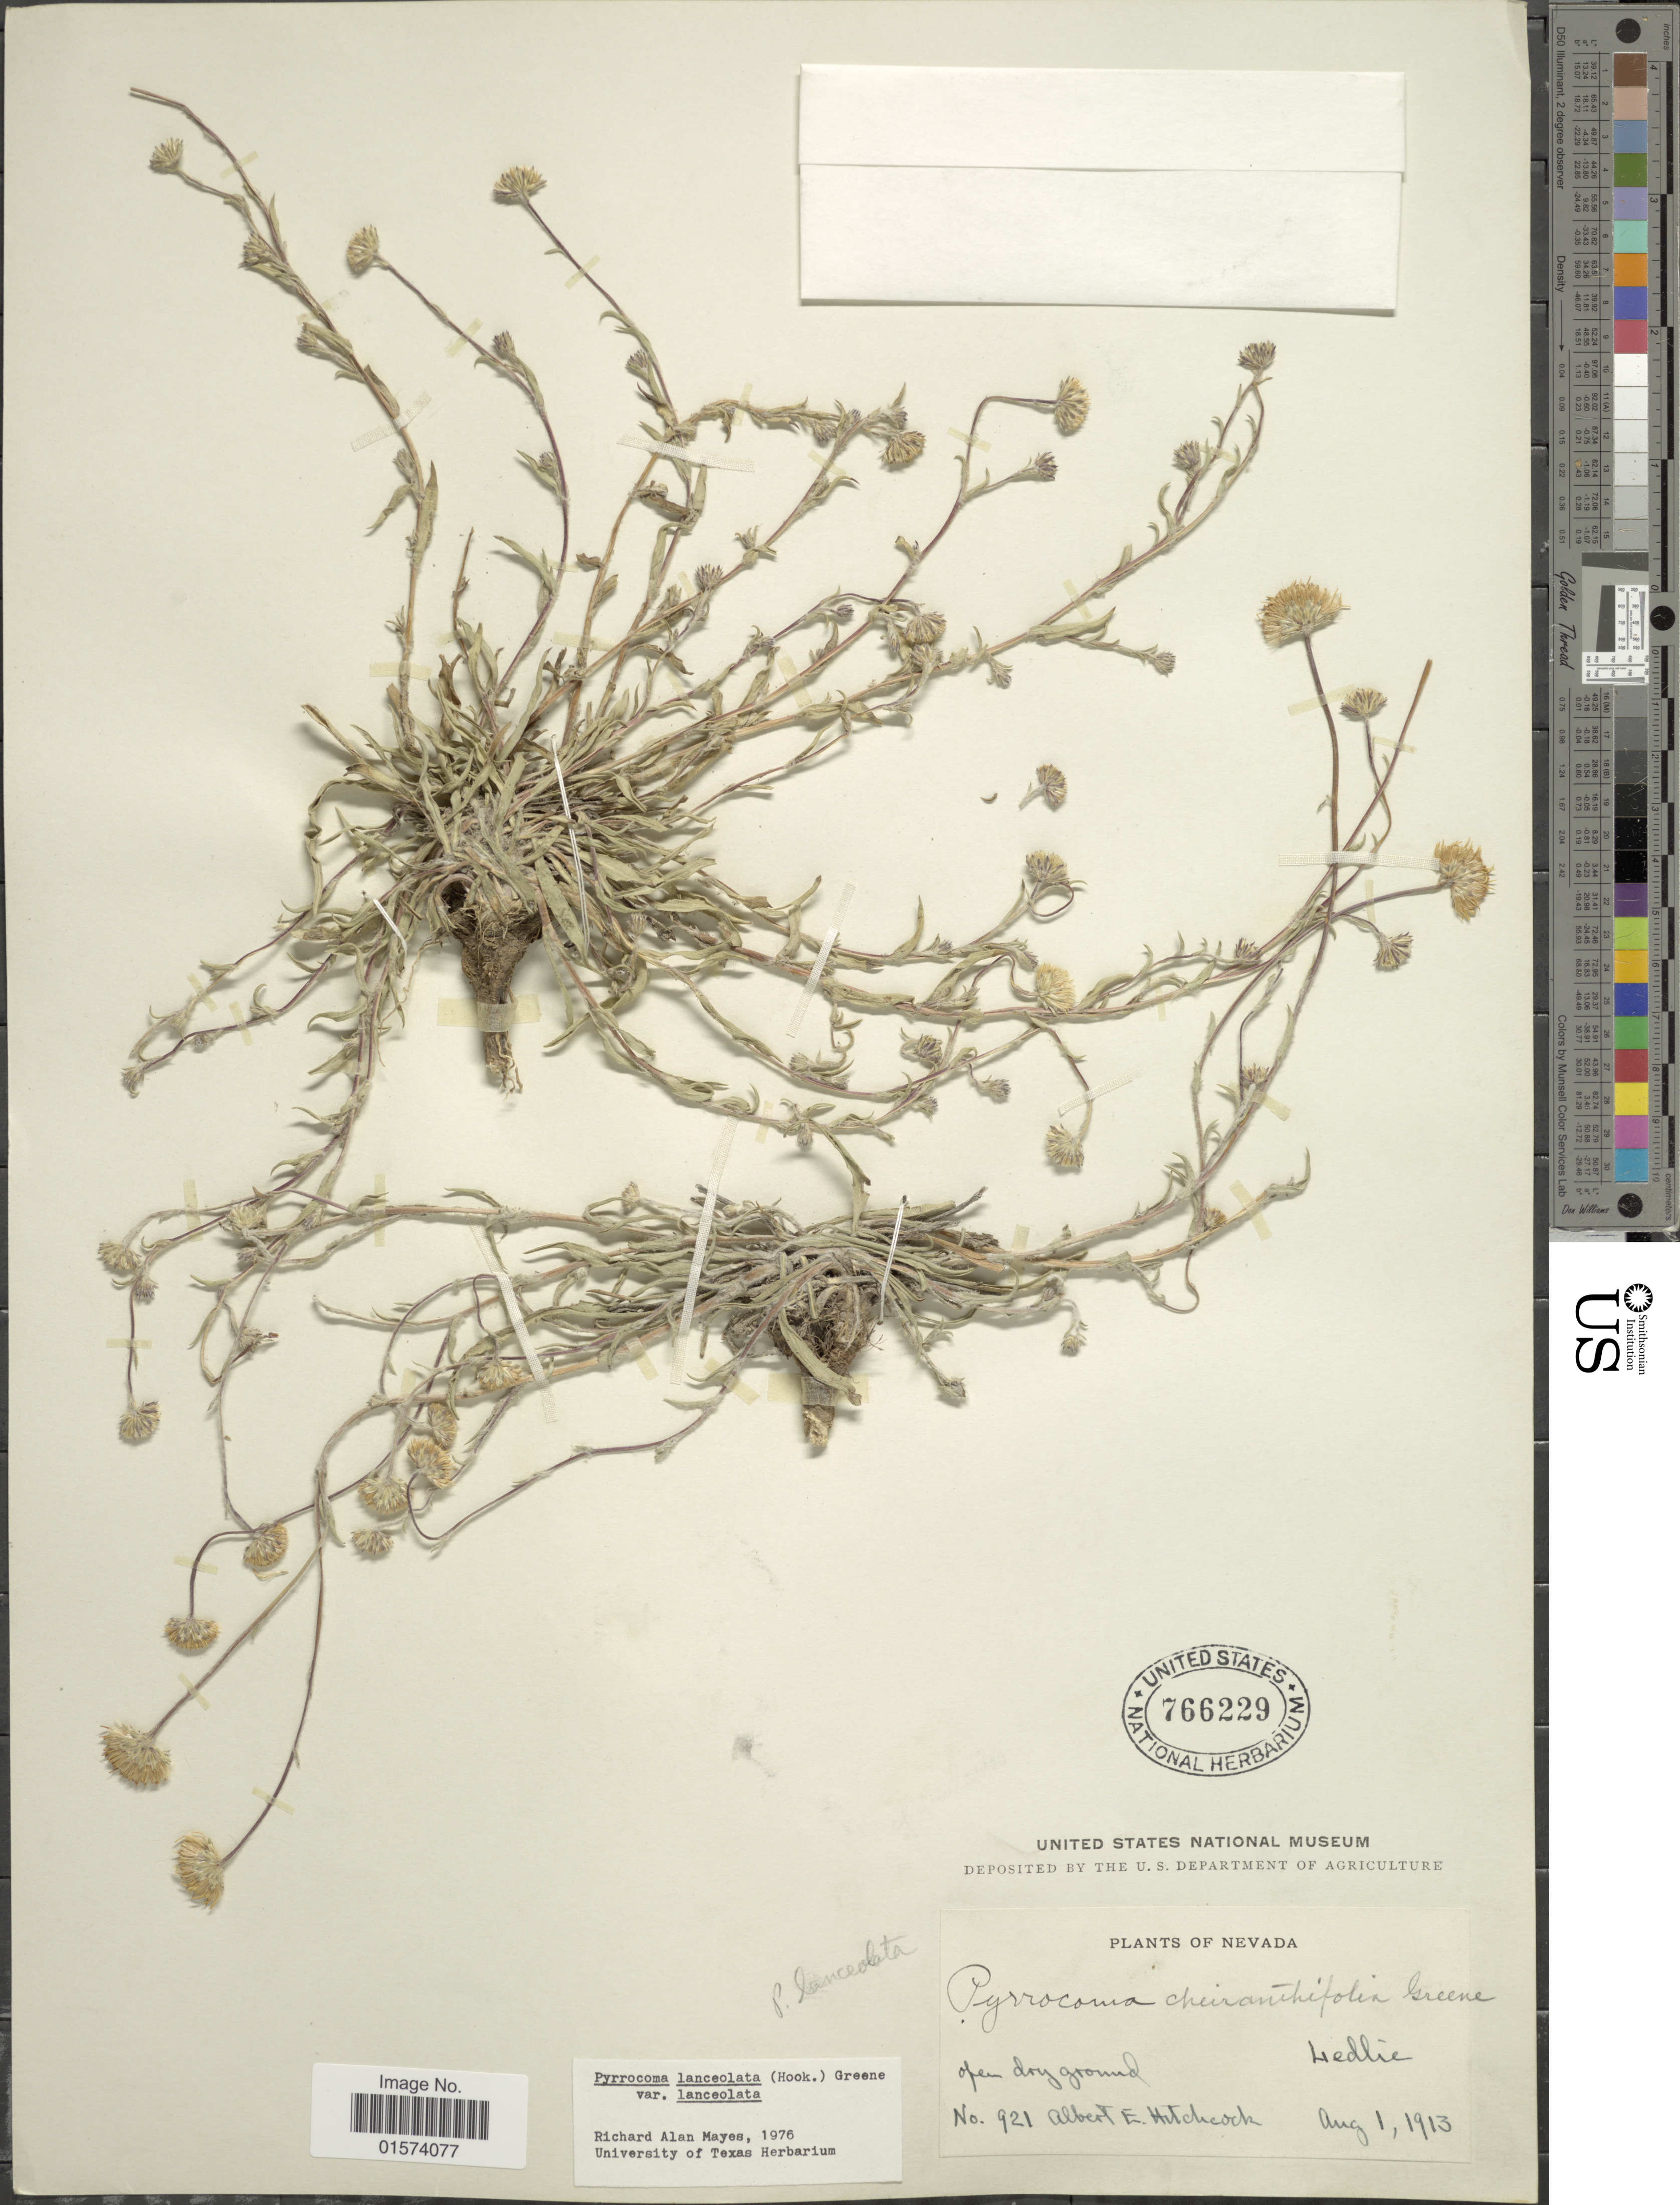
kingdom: Plantae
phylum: Tracheophyta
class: Magnoliopsida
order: Asterales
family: Asteraceae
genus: Pyrrocoma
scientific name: Pyrrocoma lanceolata var. lanceolata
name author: (Hook.) Greene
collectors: A. Hitchcock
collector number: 921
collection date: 1913-08-01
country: United States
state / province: Nevada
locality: Open dry ground, Ledlie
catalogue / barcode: US 766229